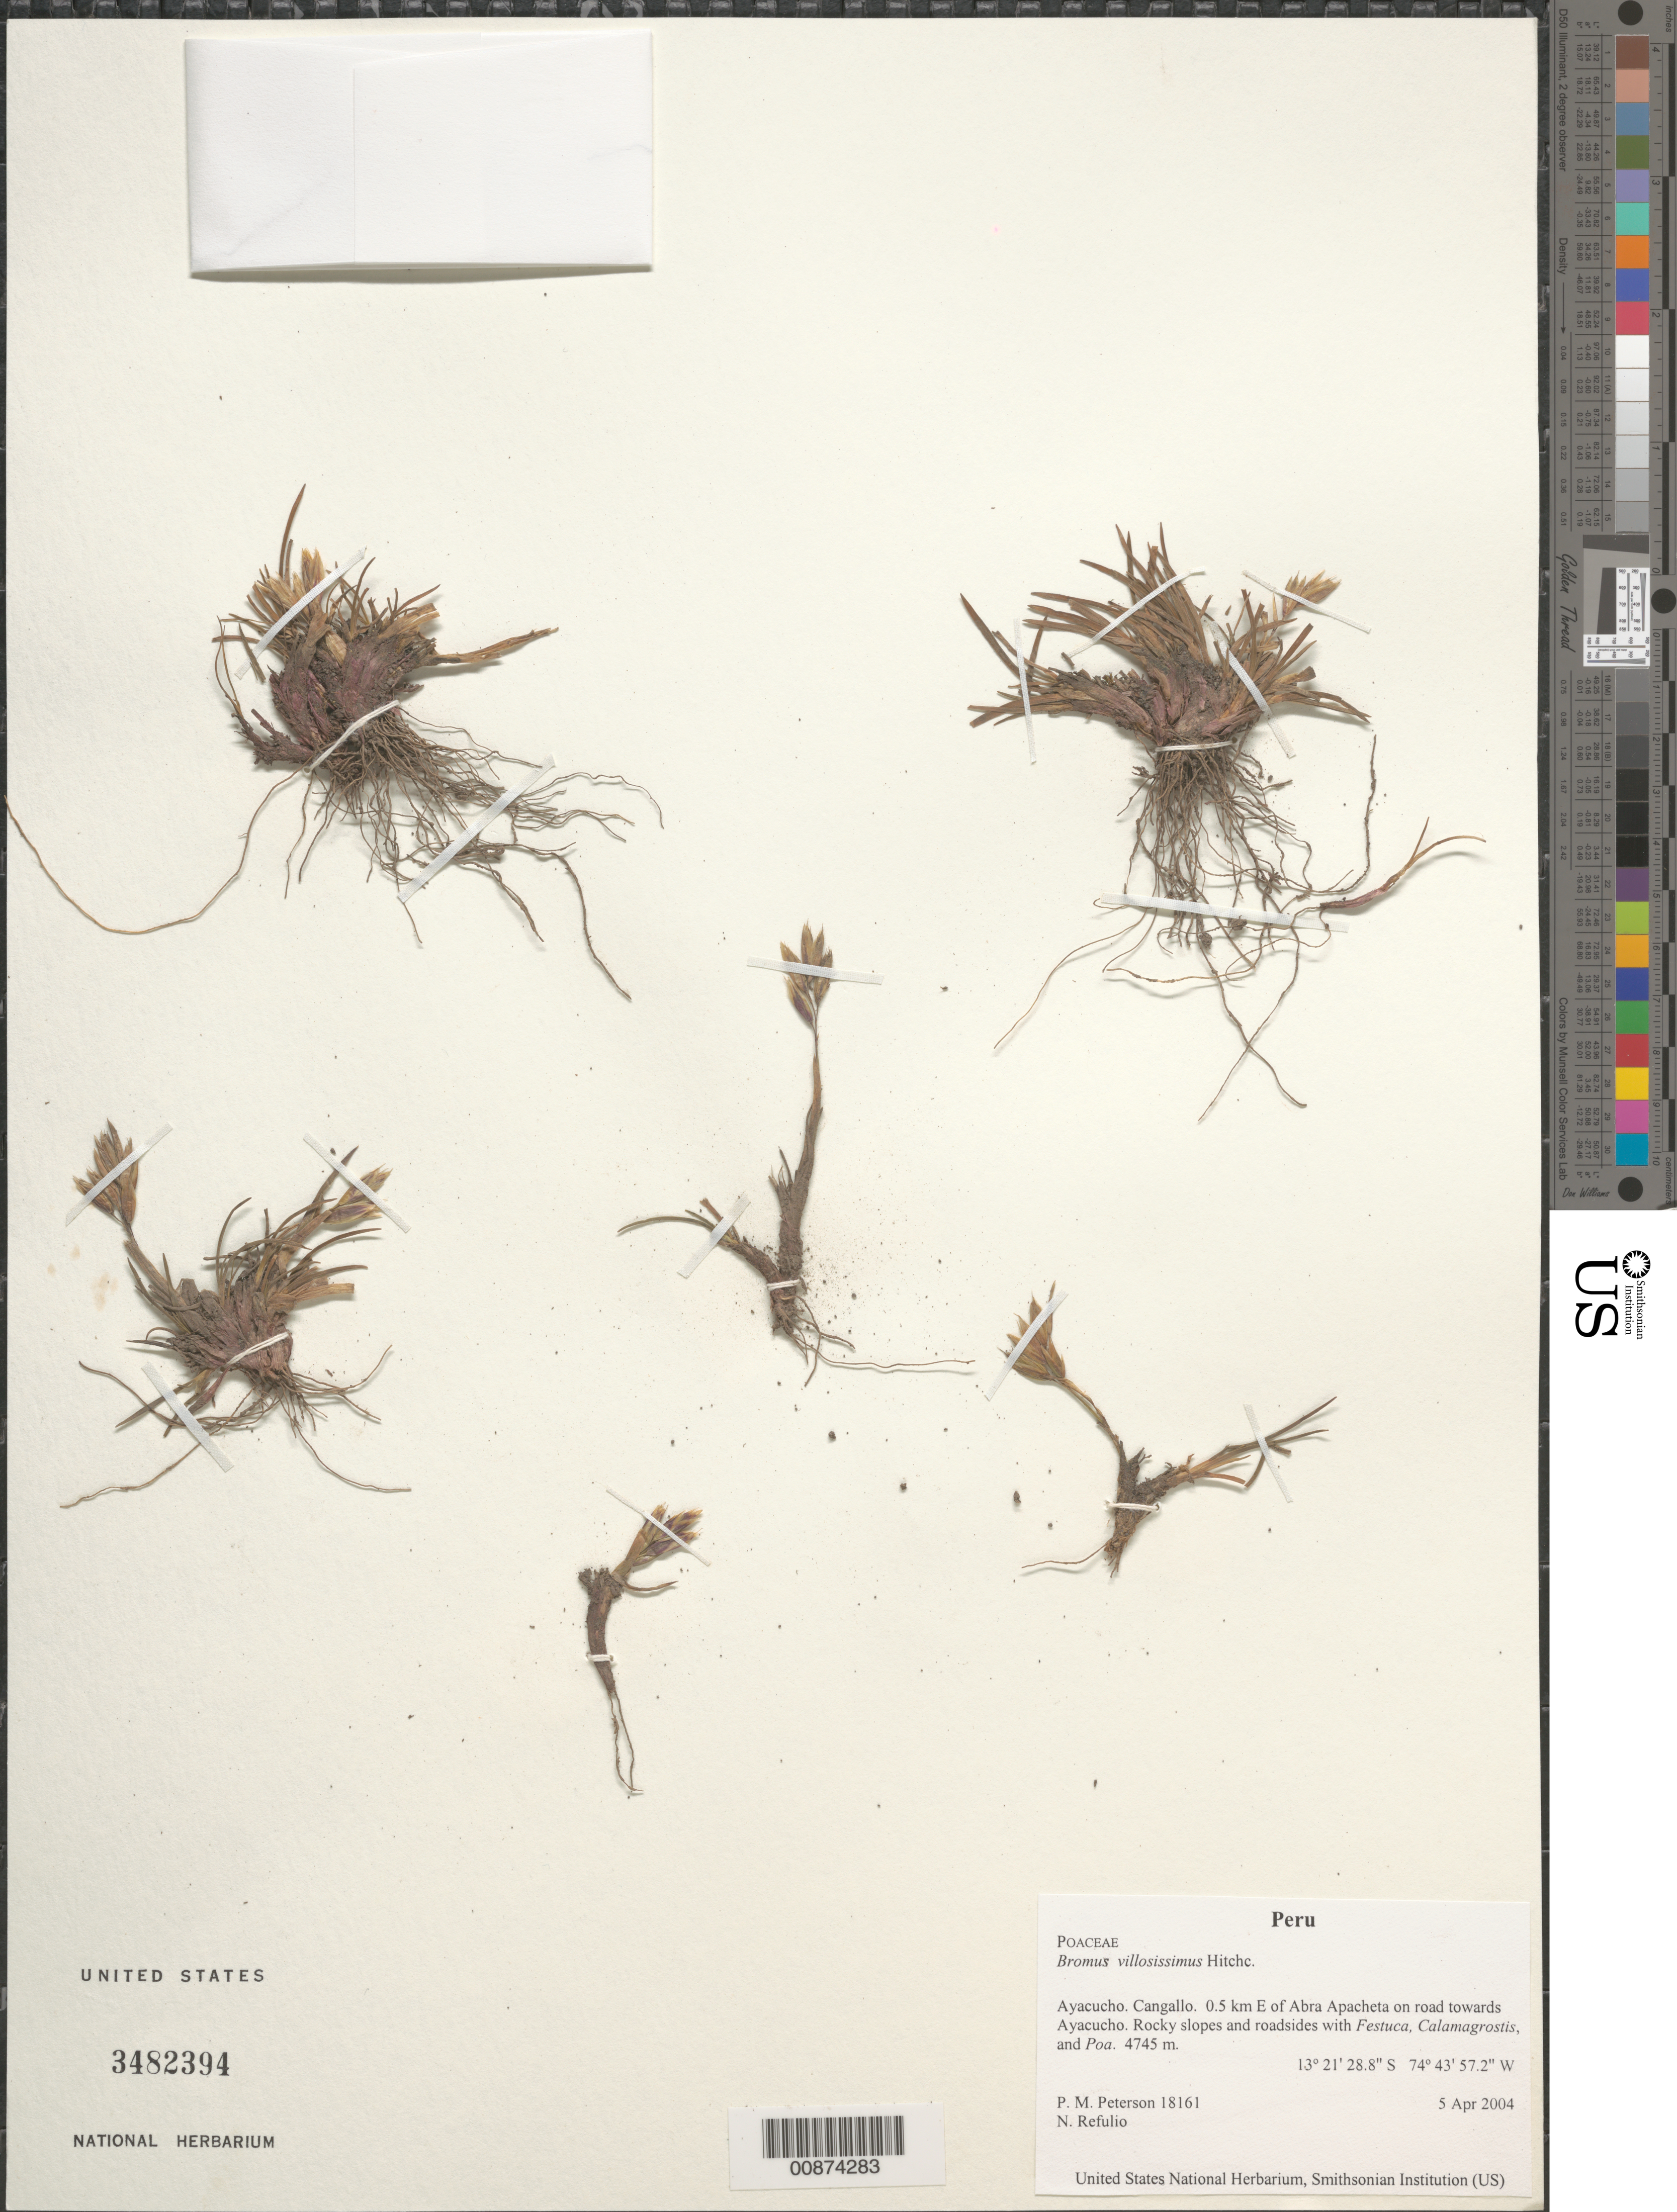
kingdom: Plantae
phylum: Tracheophyta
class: Liliopsida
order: Poales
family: Poaceae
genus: Bromus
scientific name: Bromus villosissimus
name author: Hitchc.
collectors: P. M. Peterson & N. Refulio-Rodríguez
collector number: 18161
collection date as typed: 05 Apr 2004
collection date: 2004-04-05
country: Peru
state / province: Ayacucho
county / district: Cangallo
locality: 0.5 km E of Abra Apacheta on road towards Ayacucho. Rocky slopes and roadsides with Festuca, Calamagrostis, and Poa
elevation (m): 4745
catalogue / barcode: US 3482394